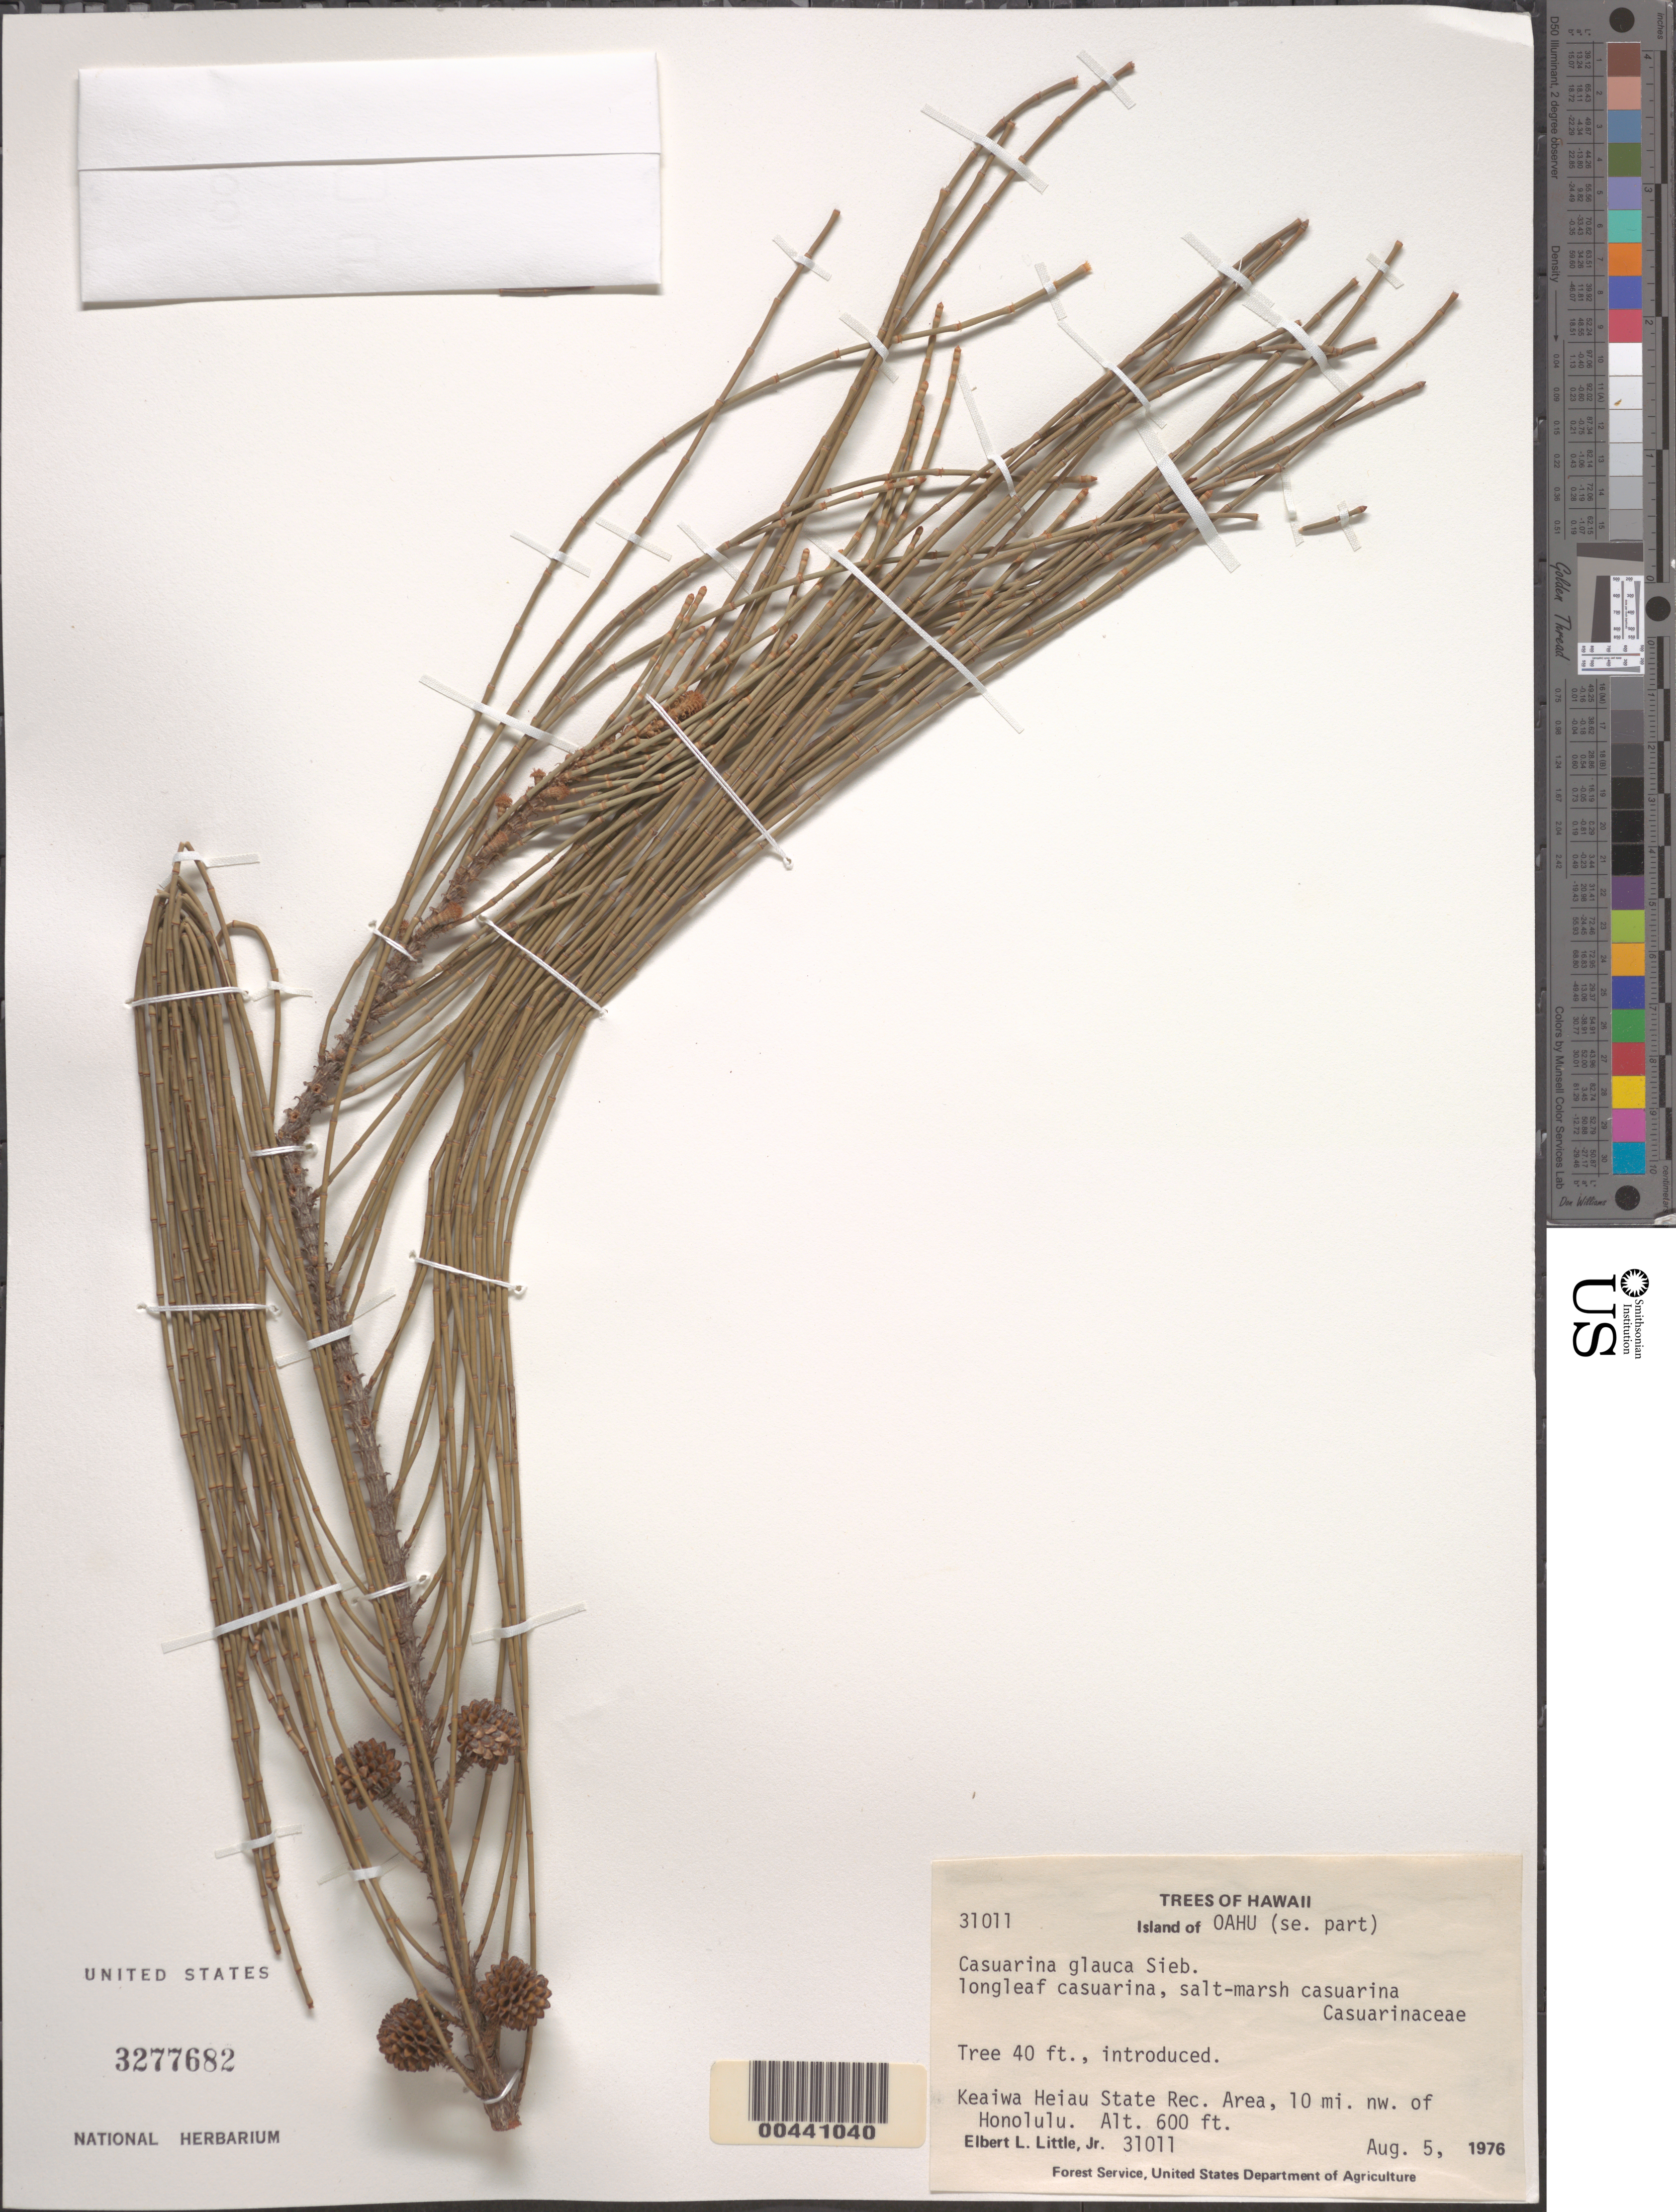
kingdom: Plantae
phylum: Tracheophyta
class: Magnoliopsida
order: Fagales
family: Casuarinaceae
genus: Casuarina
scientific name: Casuarina glauca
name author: Sieber ex Spreng.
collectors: E. L. Little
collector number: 31011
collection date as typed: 5 Aug 1976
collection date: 1976-08-05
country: United States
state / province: Hawaii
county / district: Honolulu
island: Oahu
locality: SE part of Oahu, Keaiwa Heiau State Rec. Area, 10 mi NW of Honolulu.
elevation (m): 183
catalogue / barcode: US 3277682